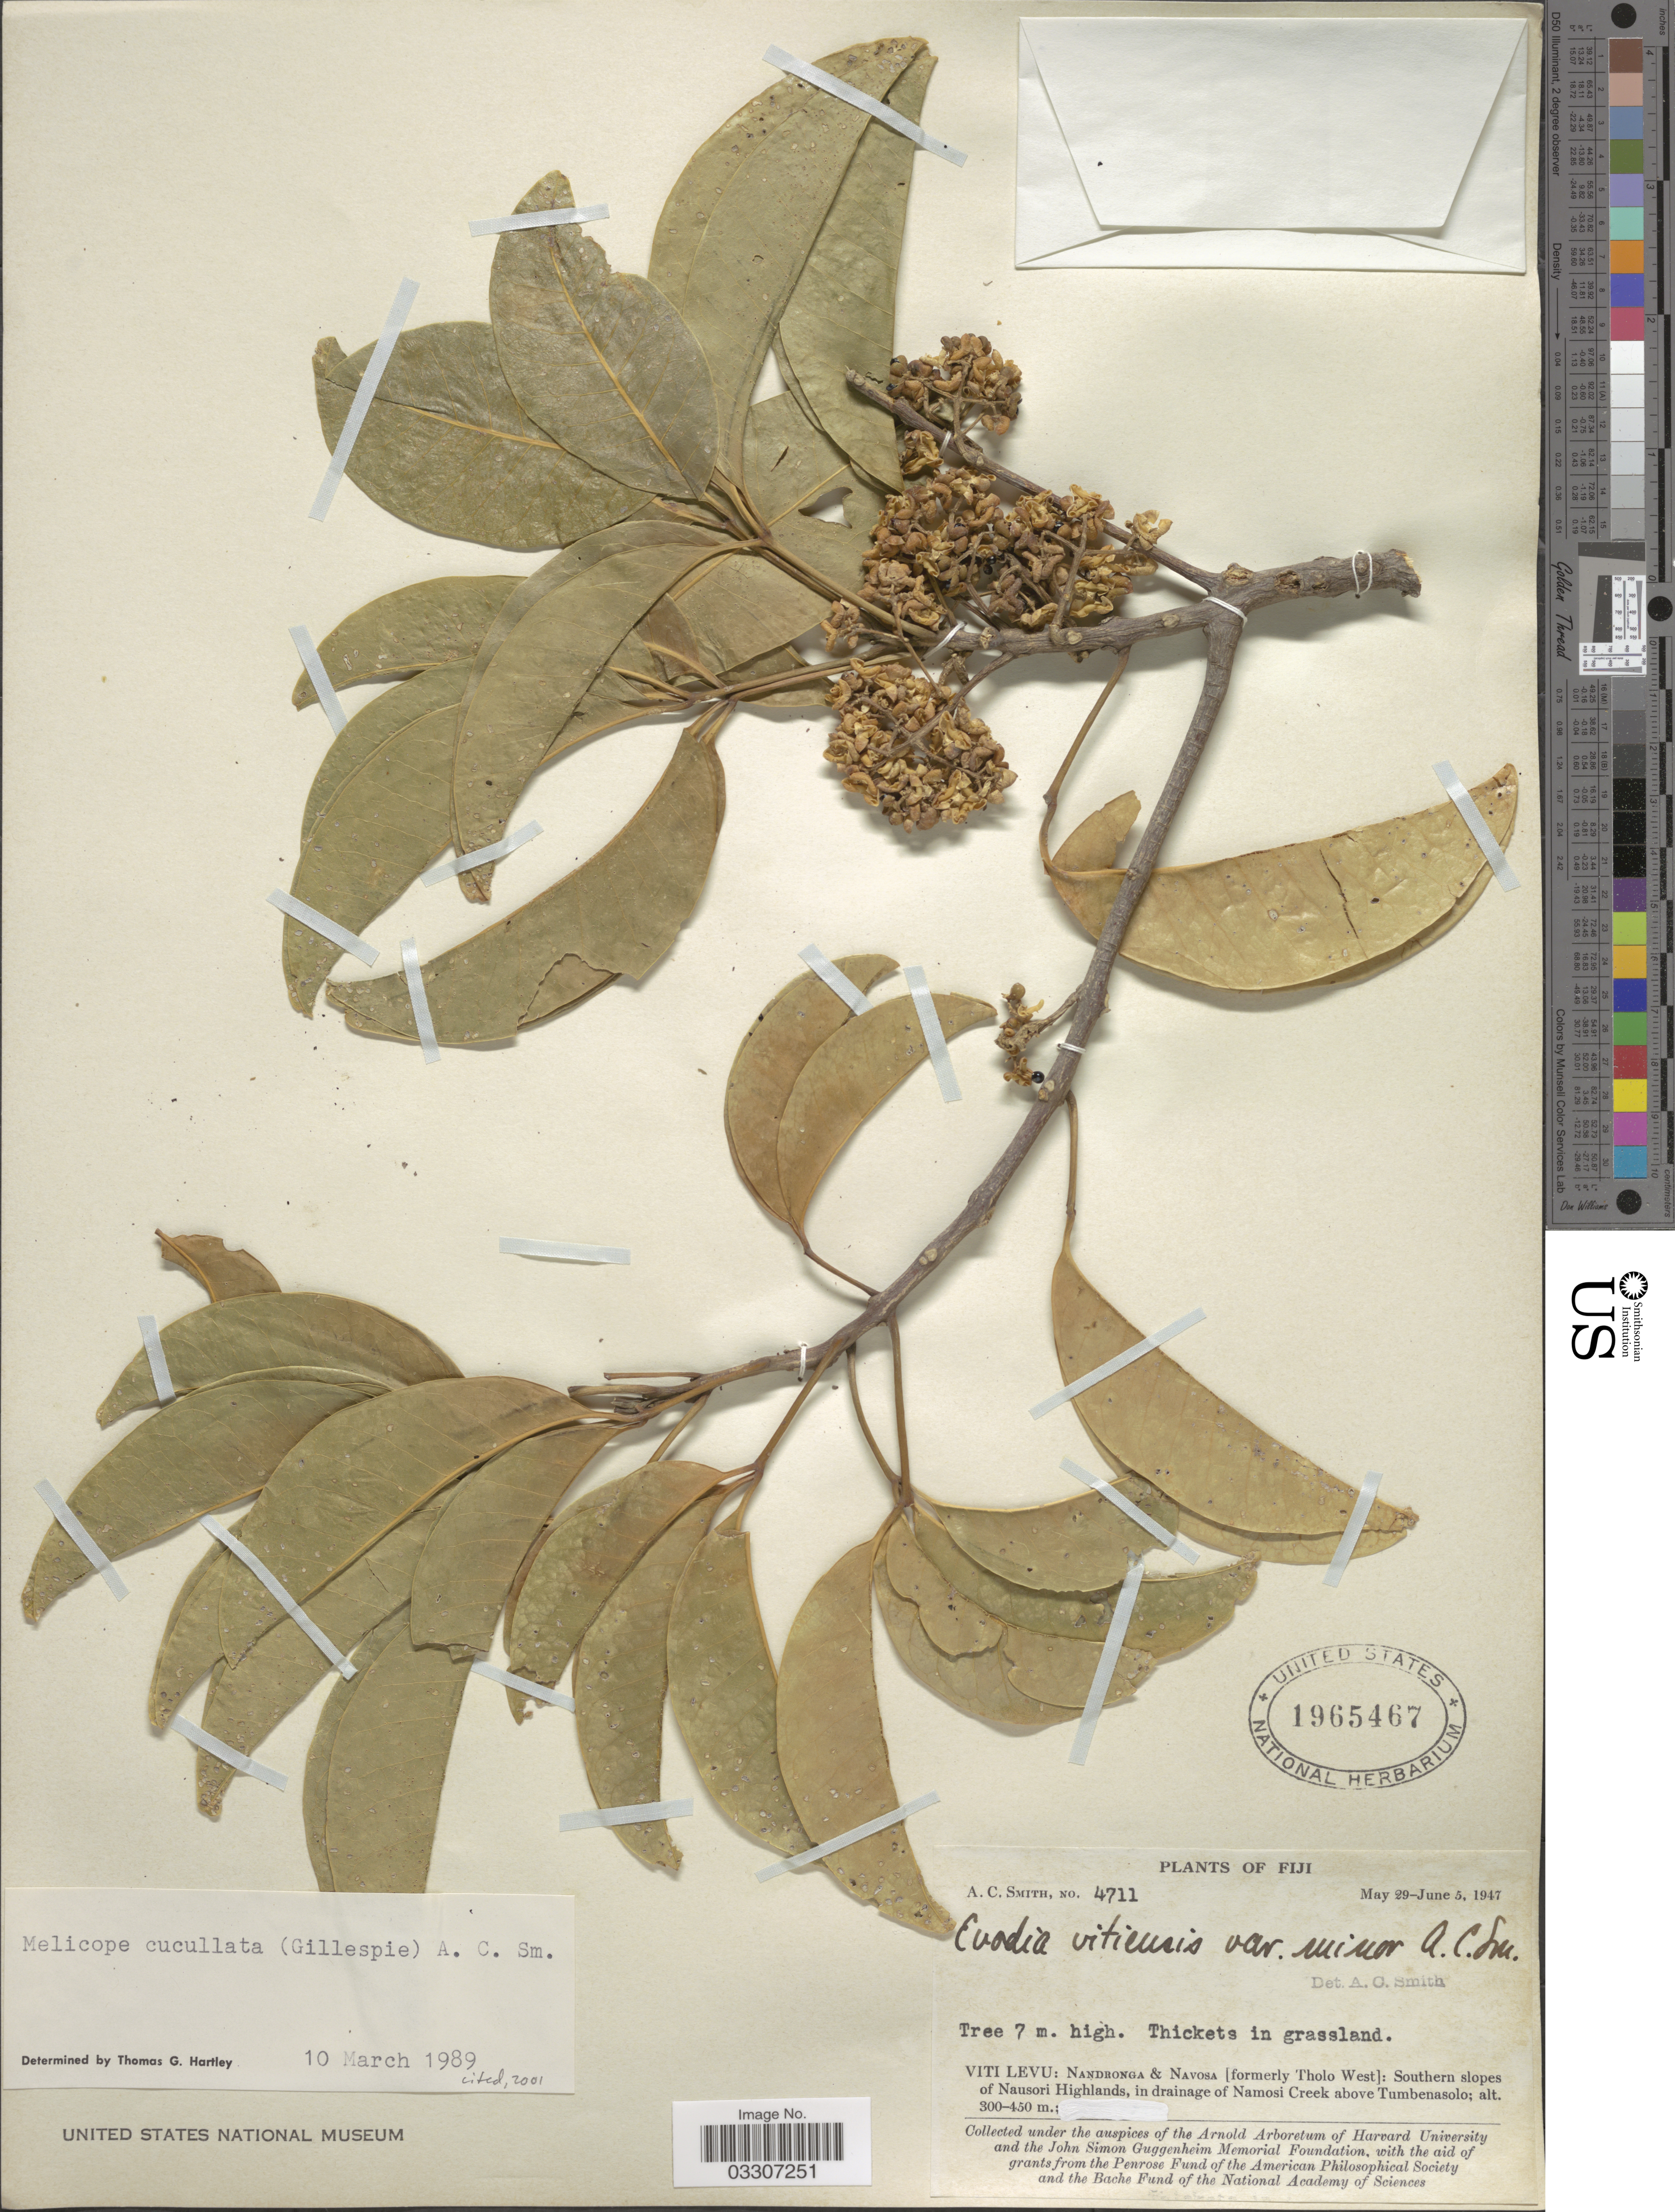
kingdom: Plantae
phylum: Tracheophyta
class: Magnoliopsida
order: Sapindales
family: Rutaceae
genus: Melicope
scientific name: Melicope cucullata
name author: (Gillespie) A.C. Sm.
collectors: A. C. Smith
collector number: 4711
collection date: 1947-05-29/1947-06-05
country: Fiji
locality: Viti Levu: Nandronga & Navosa [formerly Tholo West]: Southern slopes of Nausori Highlands, in drainage of Namosi Creek above Tumbenasolo.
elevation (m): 300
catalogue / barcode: US 1965467